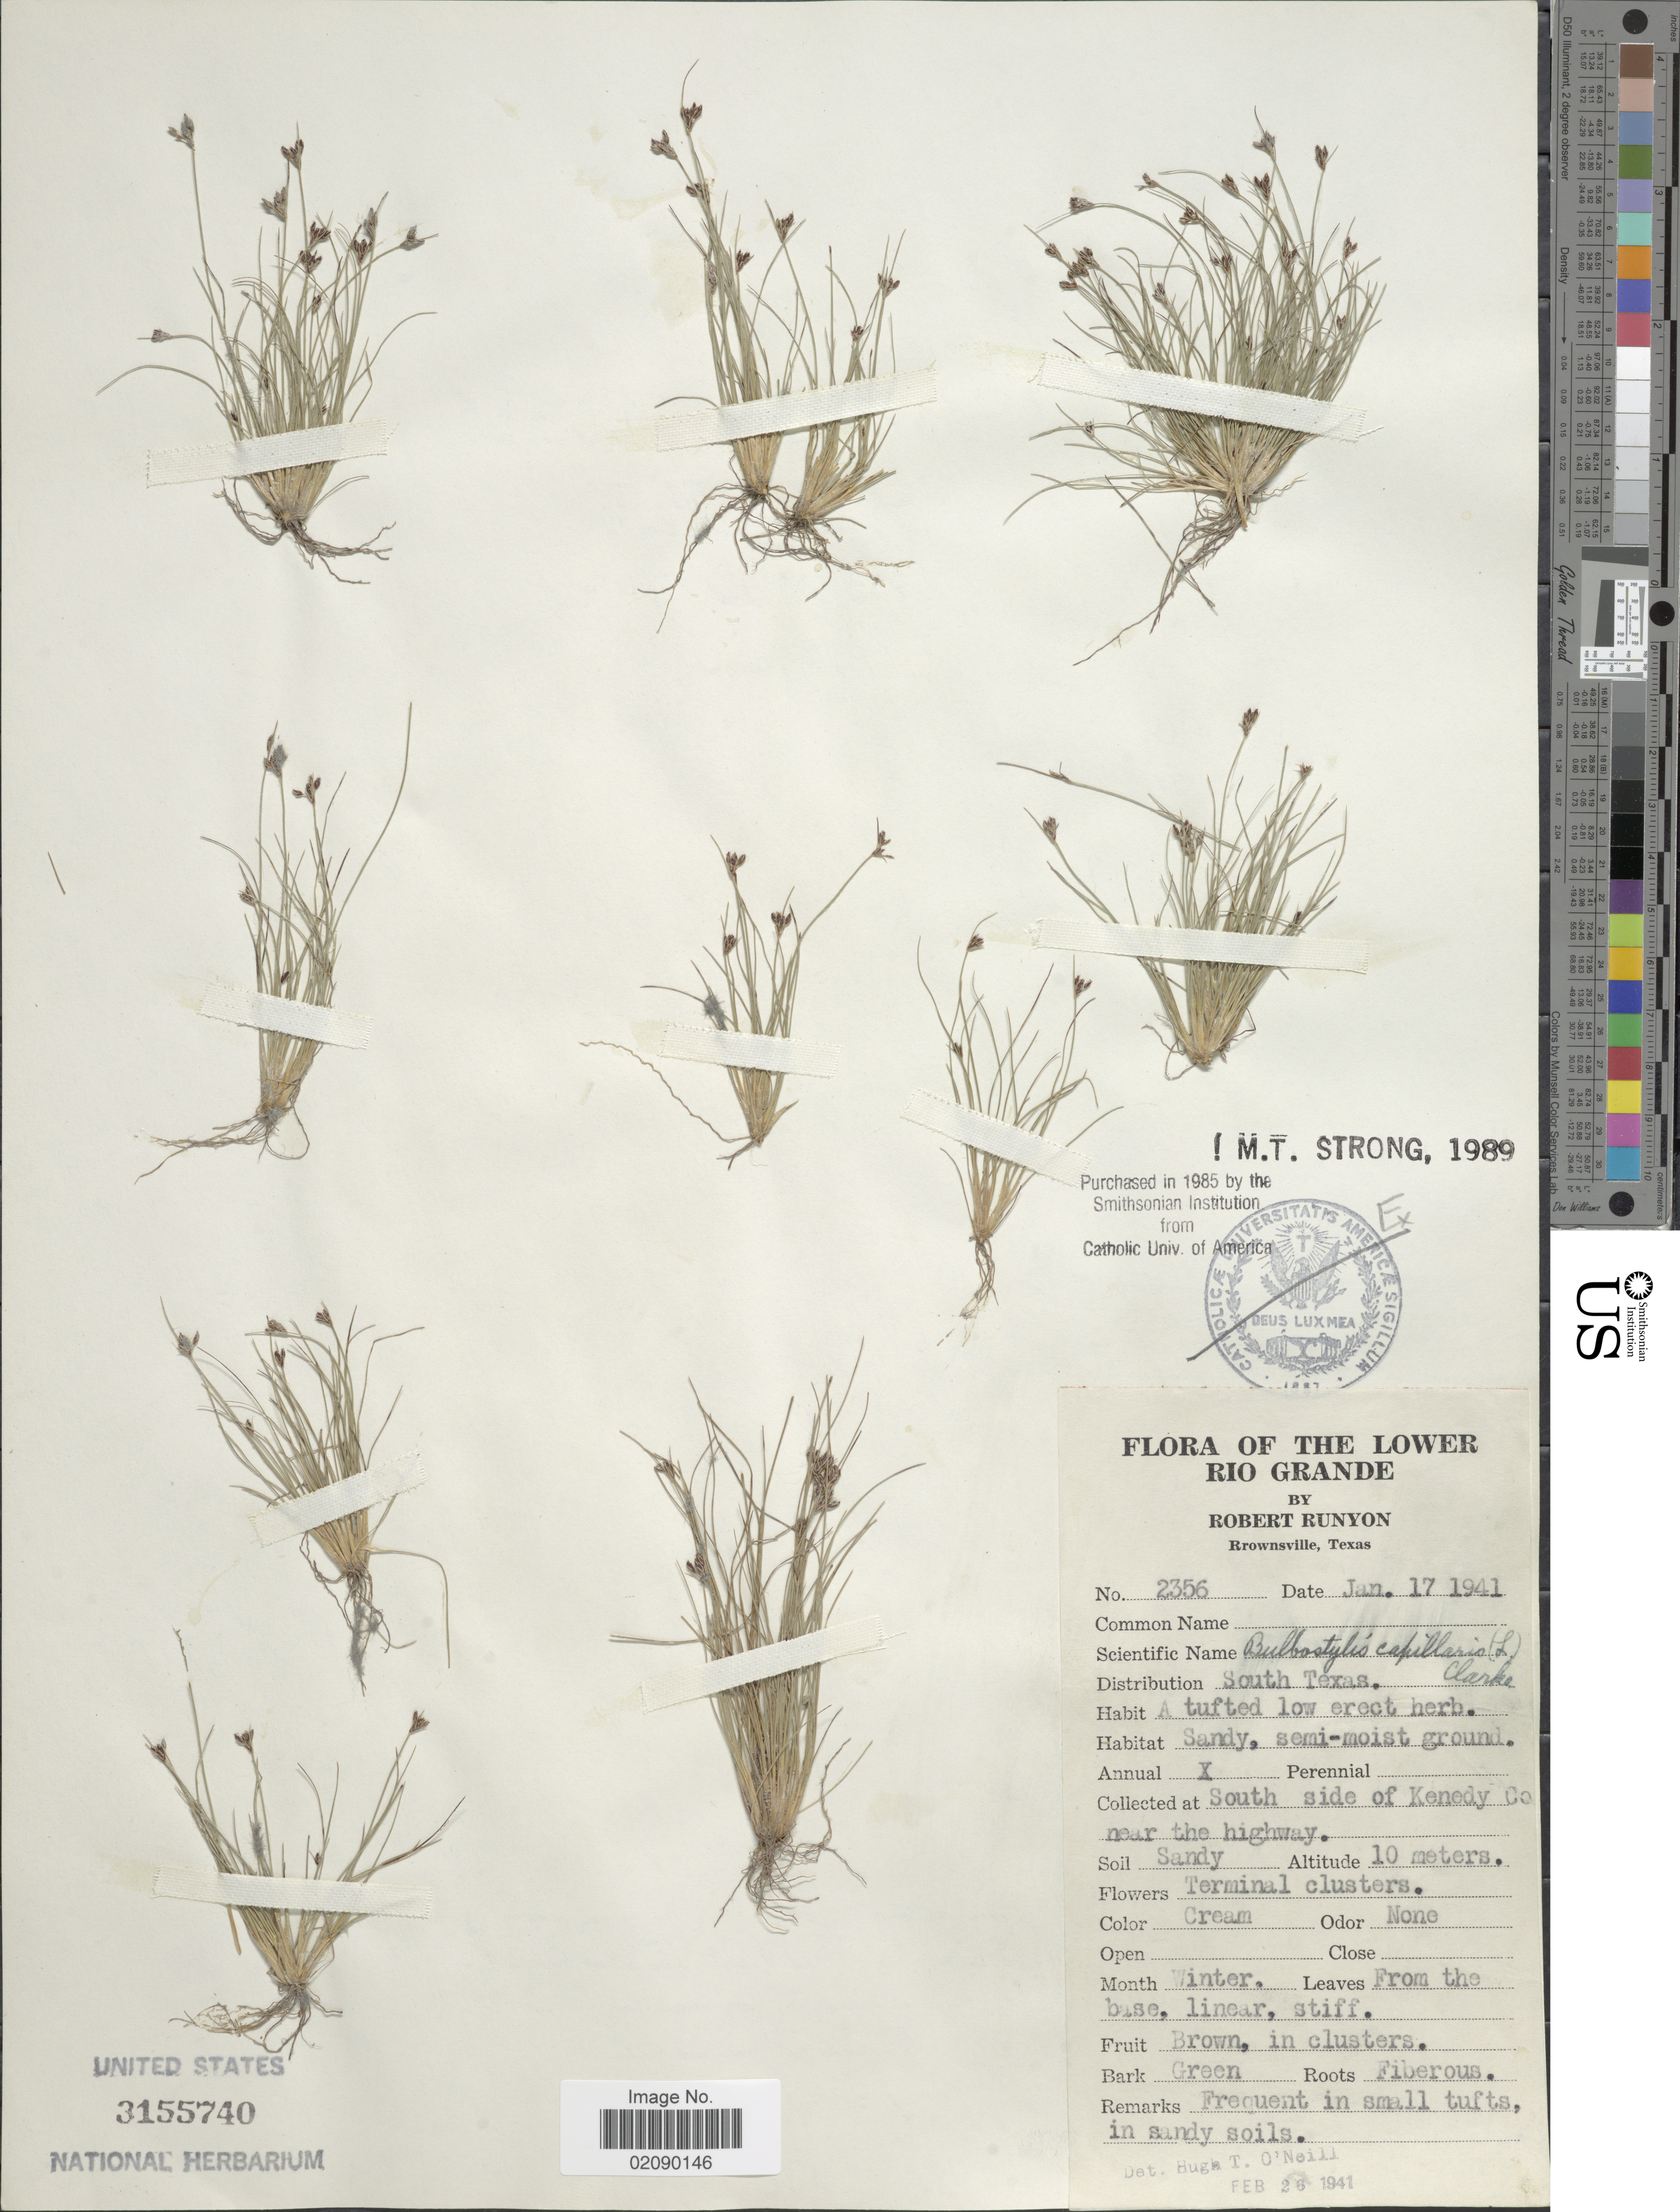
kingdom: Plantae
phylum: Tracheophyta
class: Liliopsida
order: Poales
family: Cyperaceae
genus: Bulbostylis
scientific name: Bulbostylis capillaris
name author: (L.) Kunth ex C.B. Clarke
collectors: R. Runyon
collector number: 2356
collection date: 1941-01-17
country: United States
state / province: Texas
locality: The Lower Rio Grande, South side of Kenedy Co near the highway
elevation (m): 10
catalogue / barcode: US 3155740